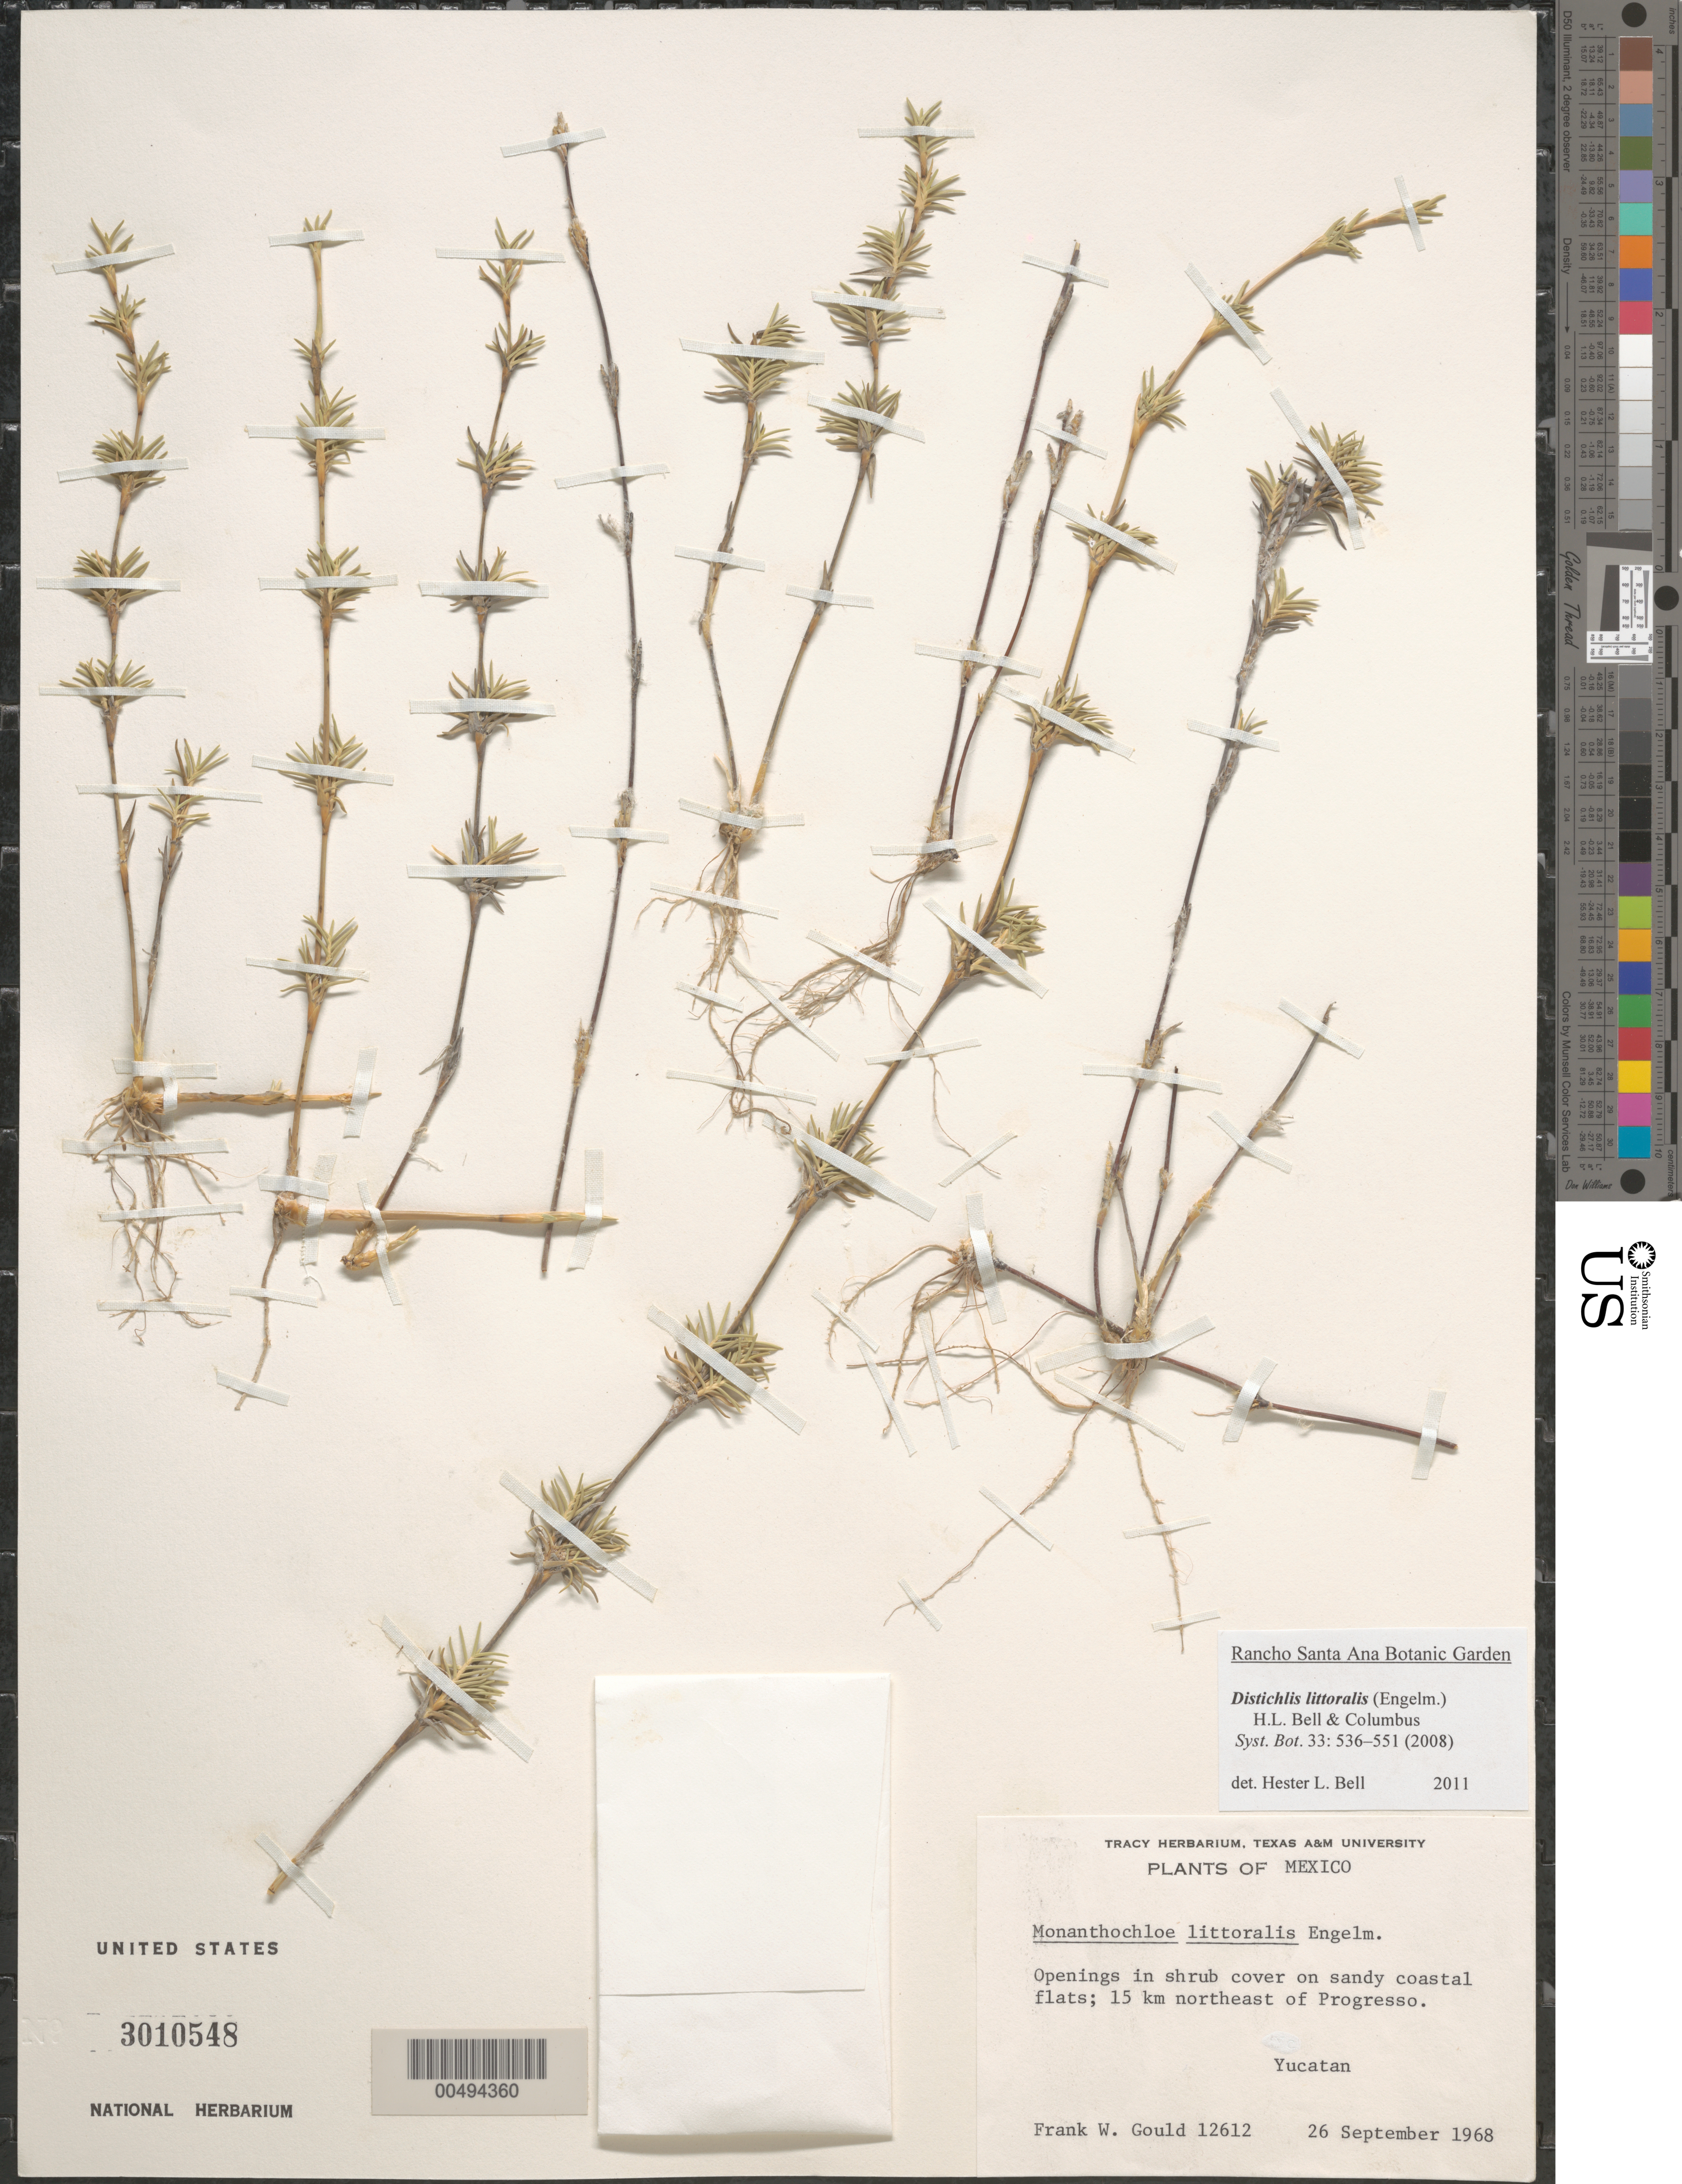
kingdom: Plantae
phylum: Tracheophyta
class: Liliopsida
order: Poales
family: Poaceae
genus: Distichlis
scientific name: Distichlis littoralis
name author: (Engelm.) H.L. Bell & Columbus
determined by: Bell, H. L.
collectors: F. W. Gould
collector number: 12612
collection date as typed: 26 Sep 1968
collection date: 1968-09-26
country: Mexico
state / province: Yucatan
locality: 15 km NE of Progresso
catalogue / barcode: US 3010548